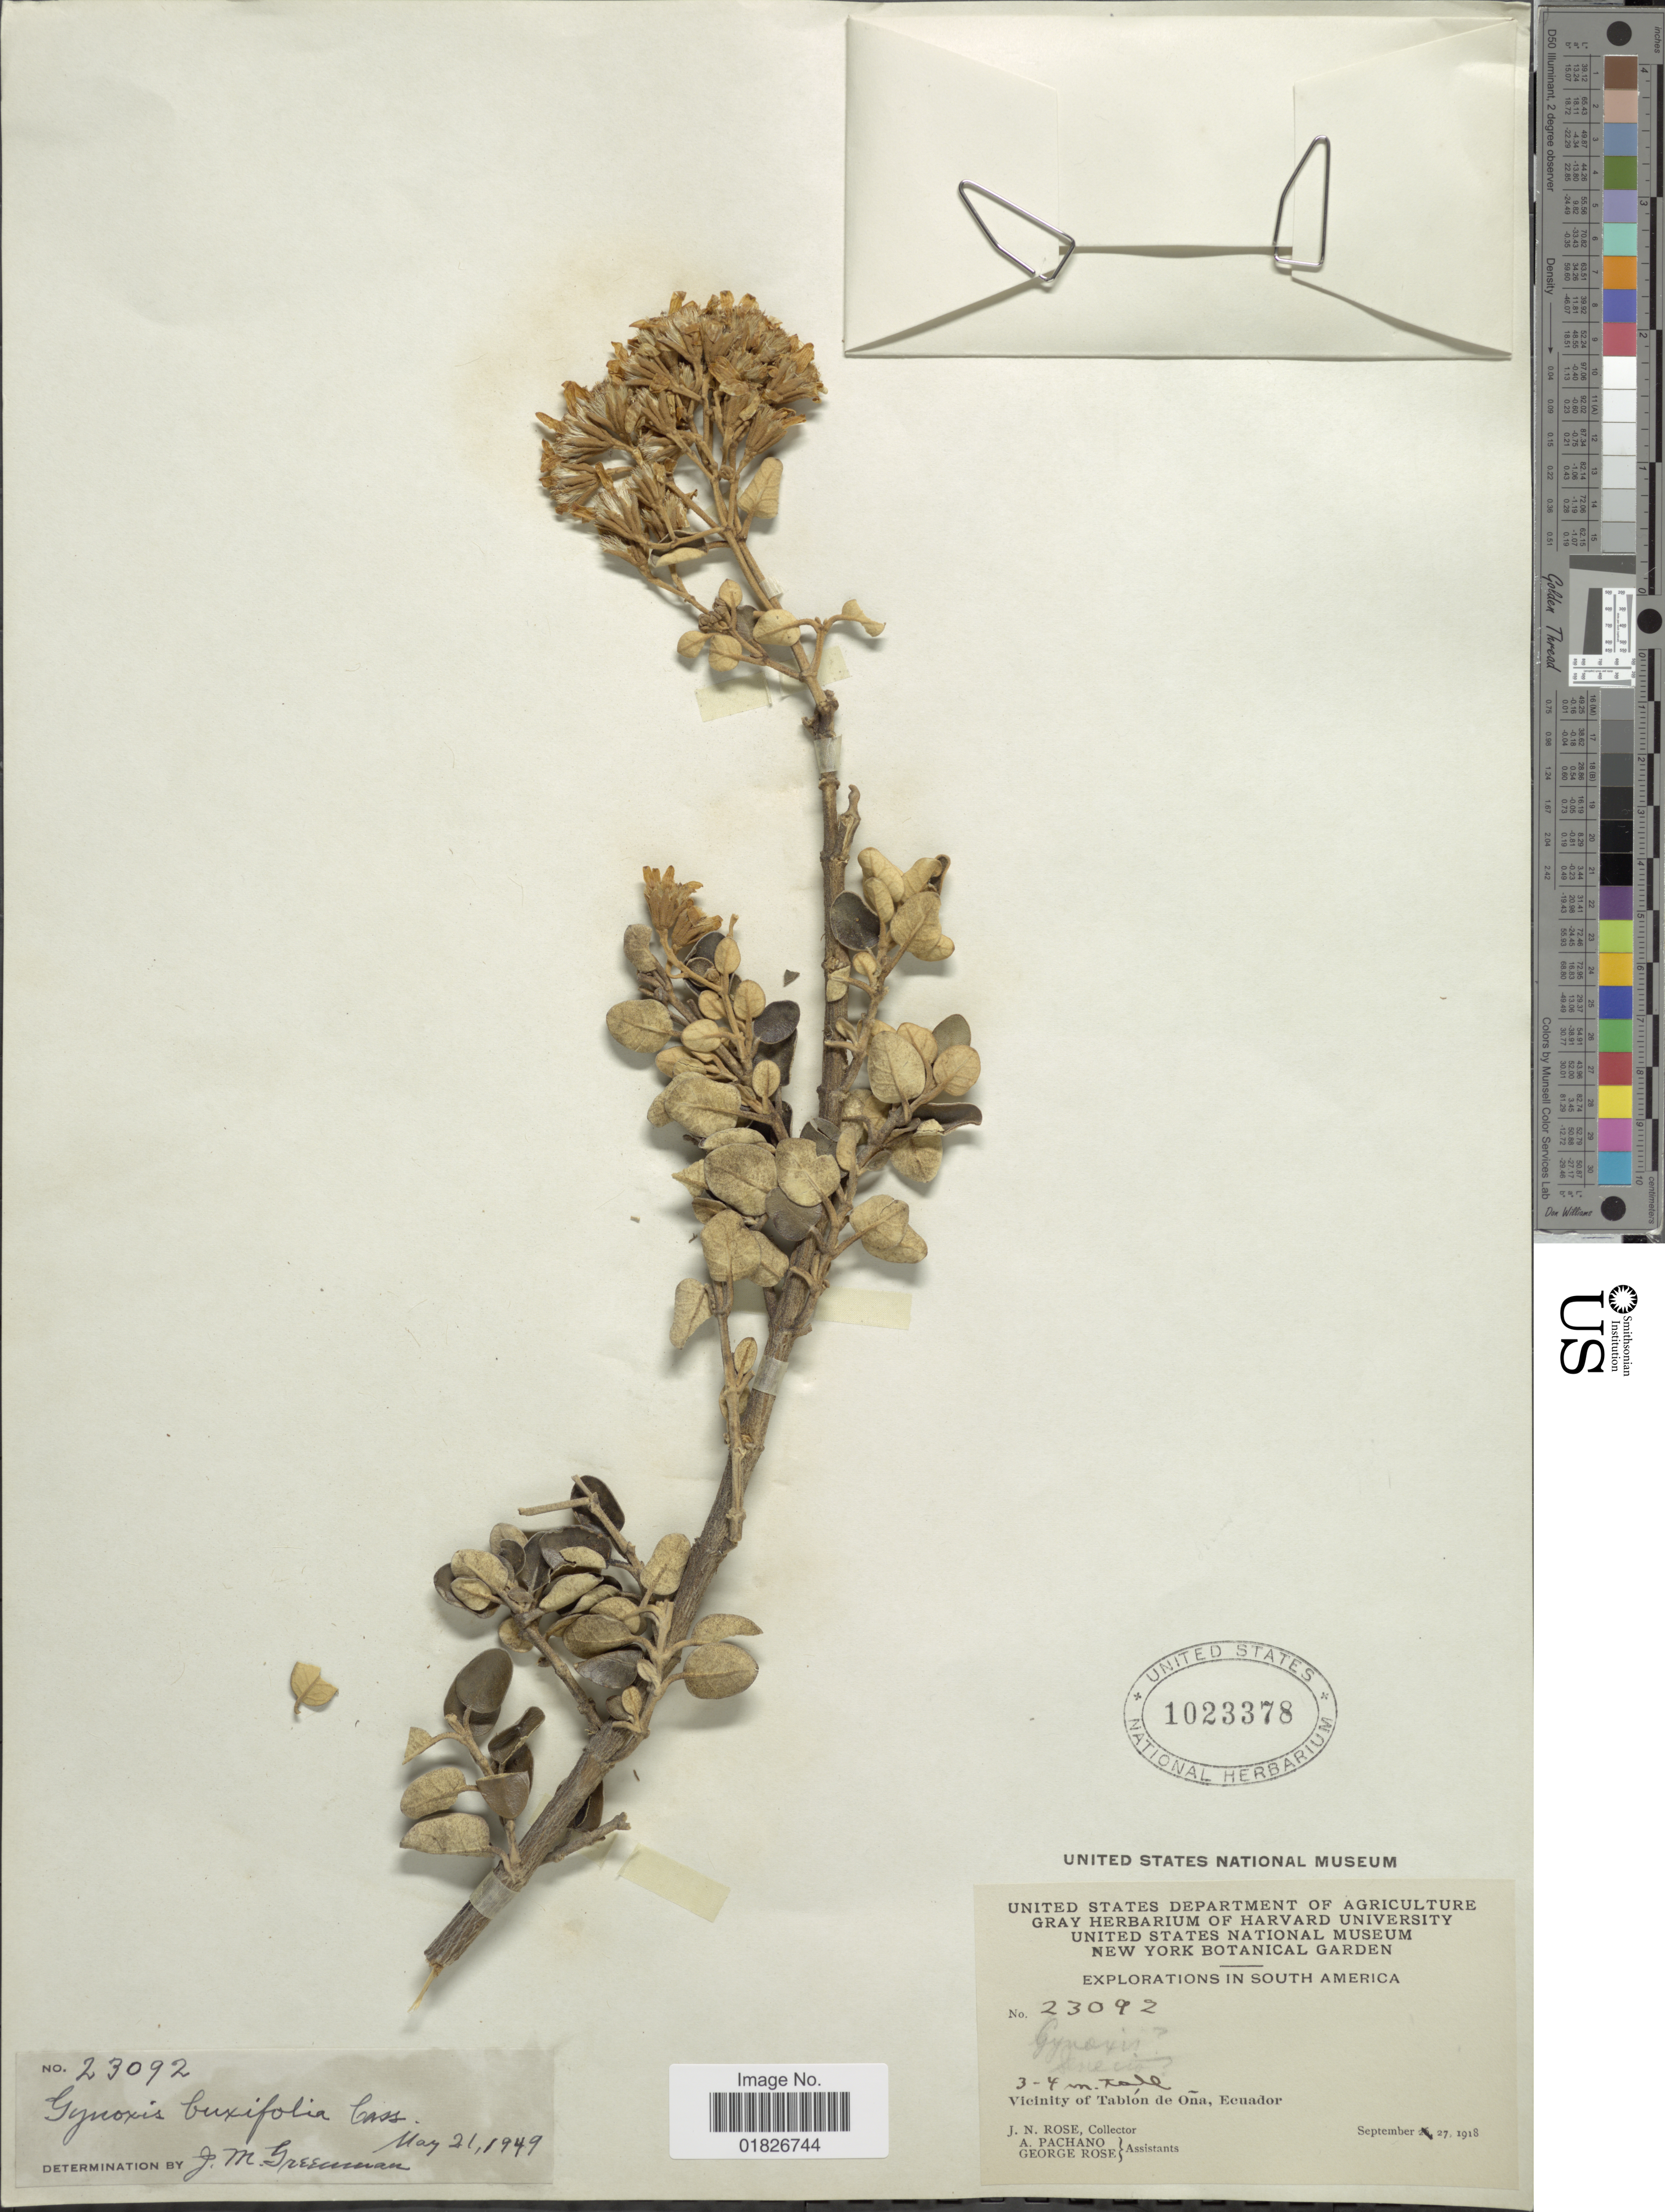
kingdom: Plantae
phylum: Tracheophyta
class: Magnoliopsida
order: Asterales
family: Asteraceae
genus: Gynoxys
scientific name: Gynoxys sp.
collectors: J. N. Rose, A. Pachano & G. Rose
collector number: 23092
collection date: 1918-09-27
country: Ecuador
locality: South America, Vicinity of Tablon de Ona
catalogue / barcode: US 1023378